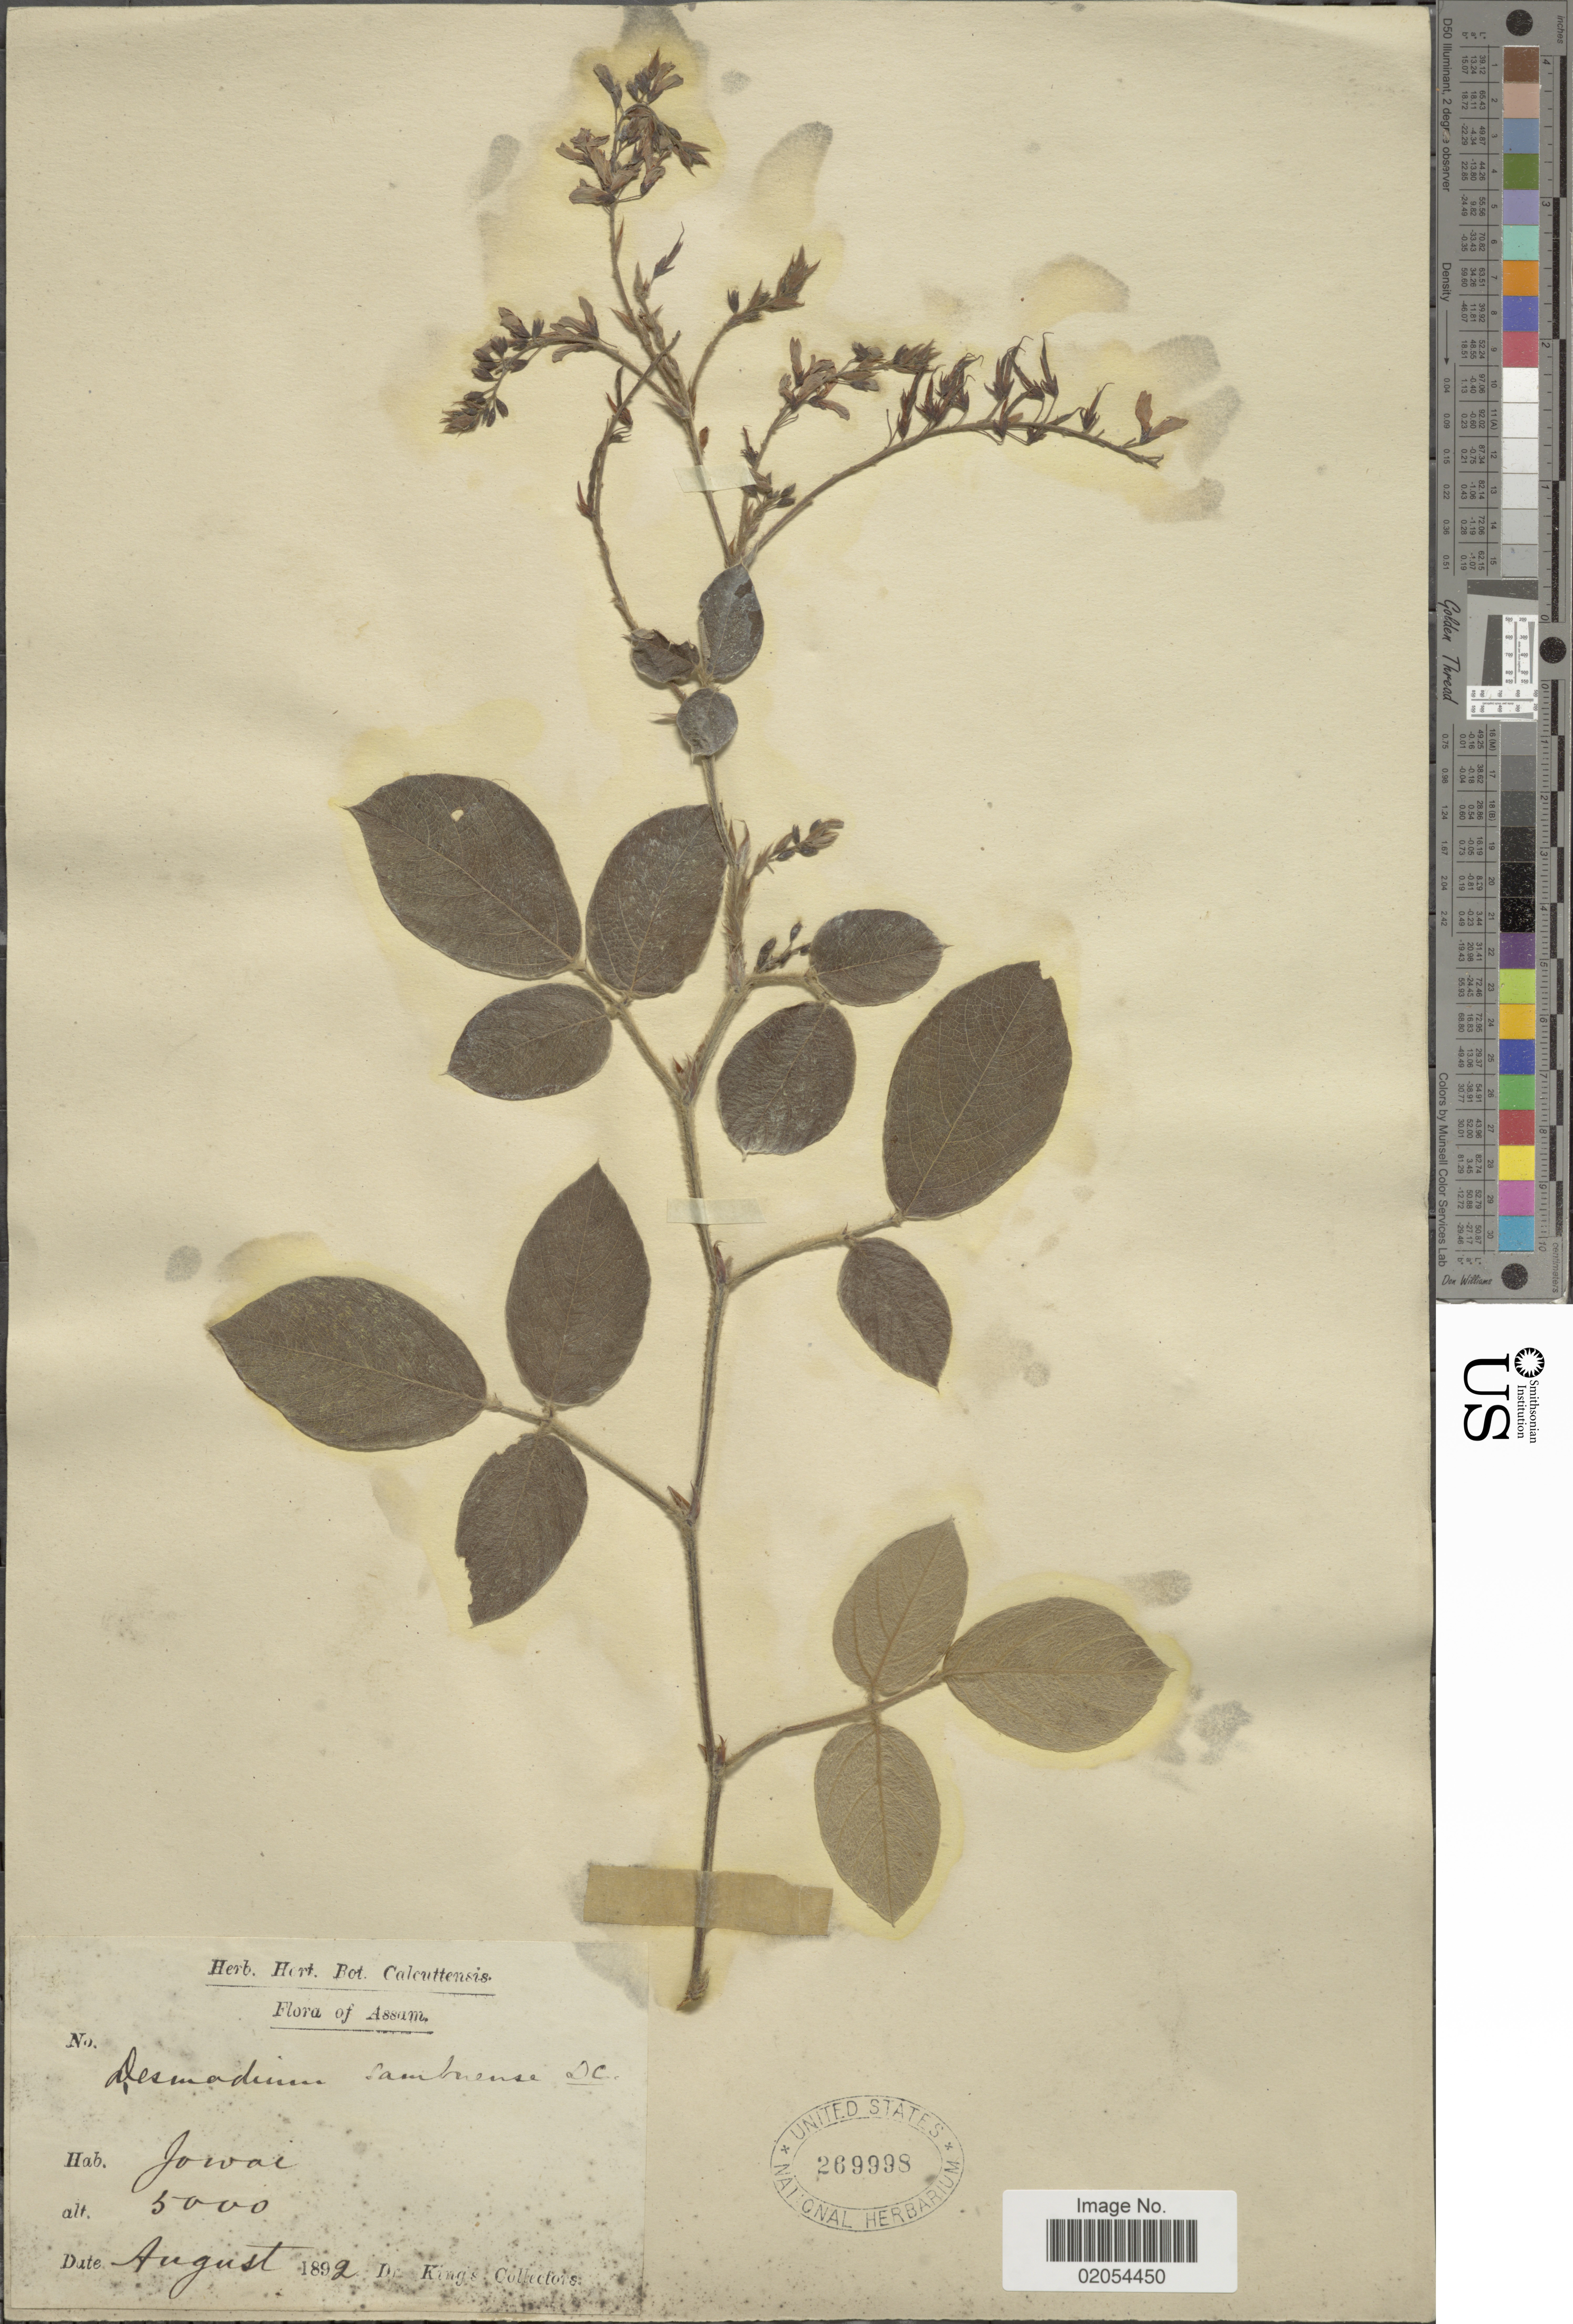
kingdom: Plantae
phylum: Tracheophyta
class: Magnoliopsida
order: Fabales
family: Fabaceae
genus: Ototropis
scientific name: Ototropis multiflora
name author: (DC.) H. Ohashi & K. Ohashi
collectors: Dr. King's collector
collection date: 1892-08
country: India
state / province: Assam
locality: Jowai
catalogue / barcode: US 269998